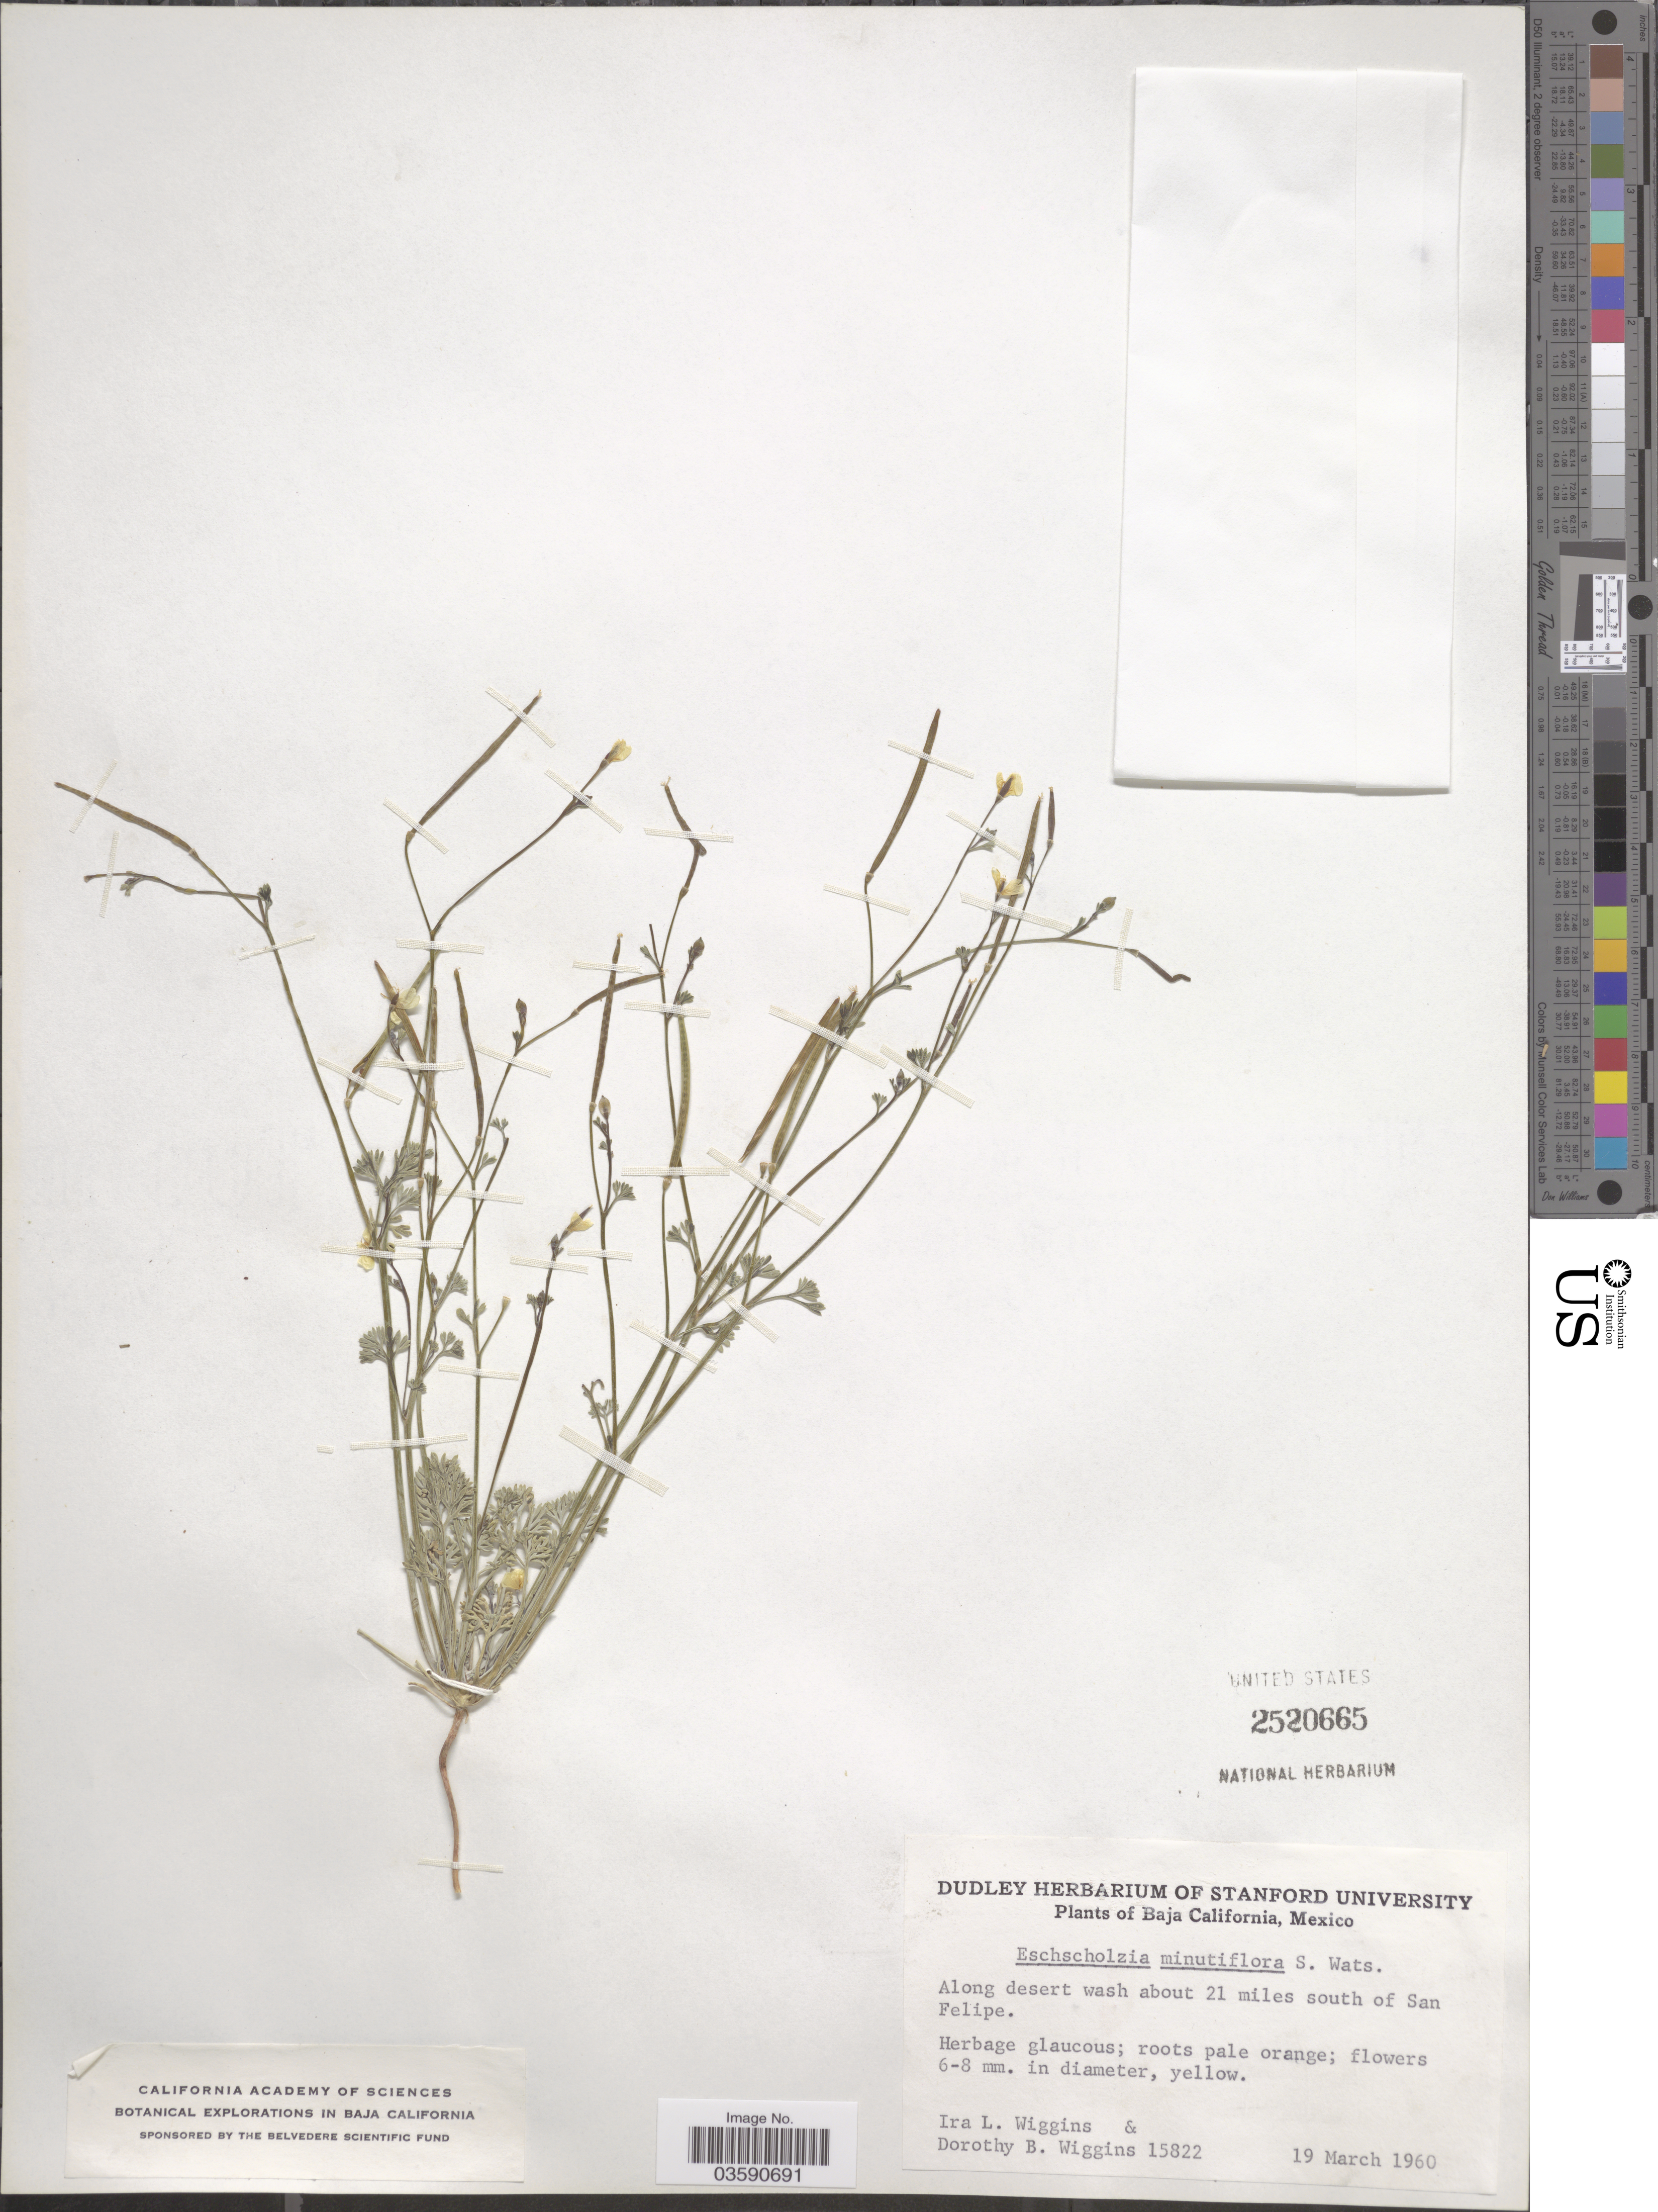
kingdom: Plantae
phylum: Tracheophyta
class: Magnoliopsida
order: Ranunculales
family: Papaveraceae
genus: Eschscholzia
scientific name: Eschscholzia minutiflora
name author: S. Watson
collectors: I. L. Wiggins & D. B. Wiggins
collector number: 15822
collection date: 1960-03-19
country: Mexico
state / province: Baja California Norte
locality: Along desert wash about 21 miles south of San Felipe.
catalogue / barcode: US 2520665